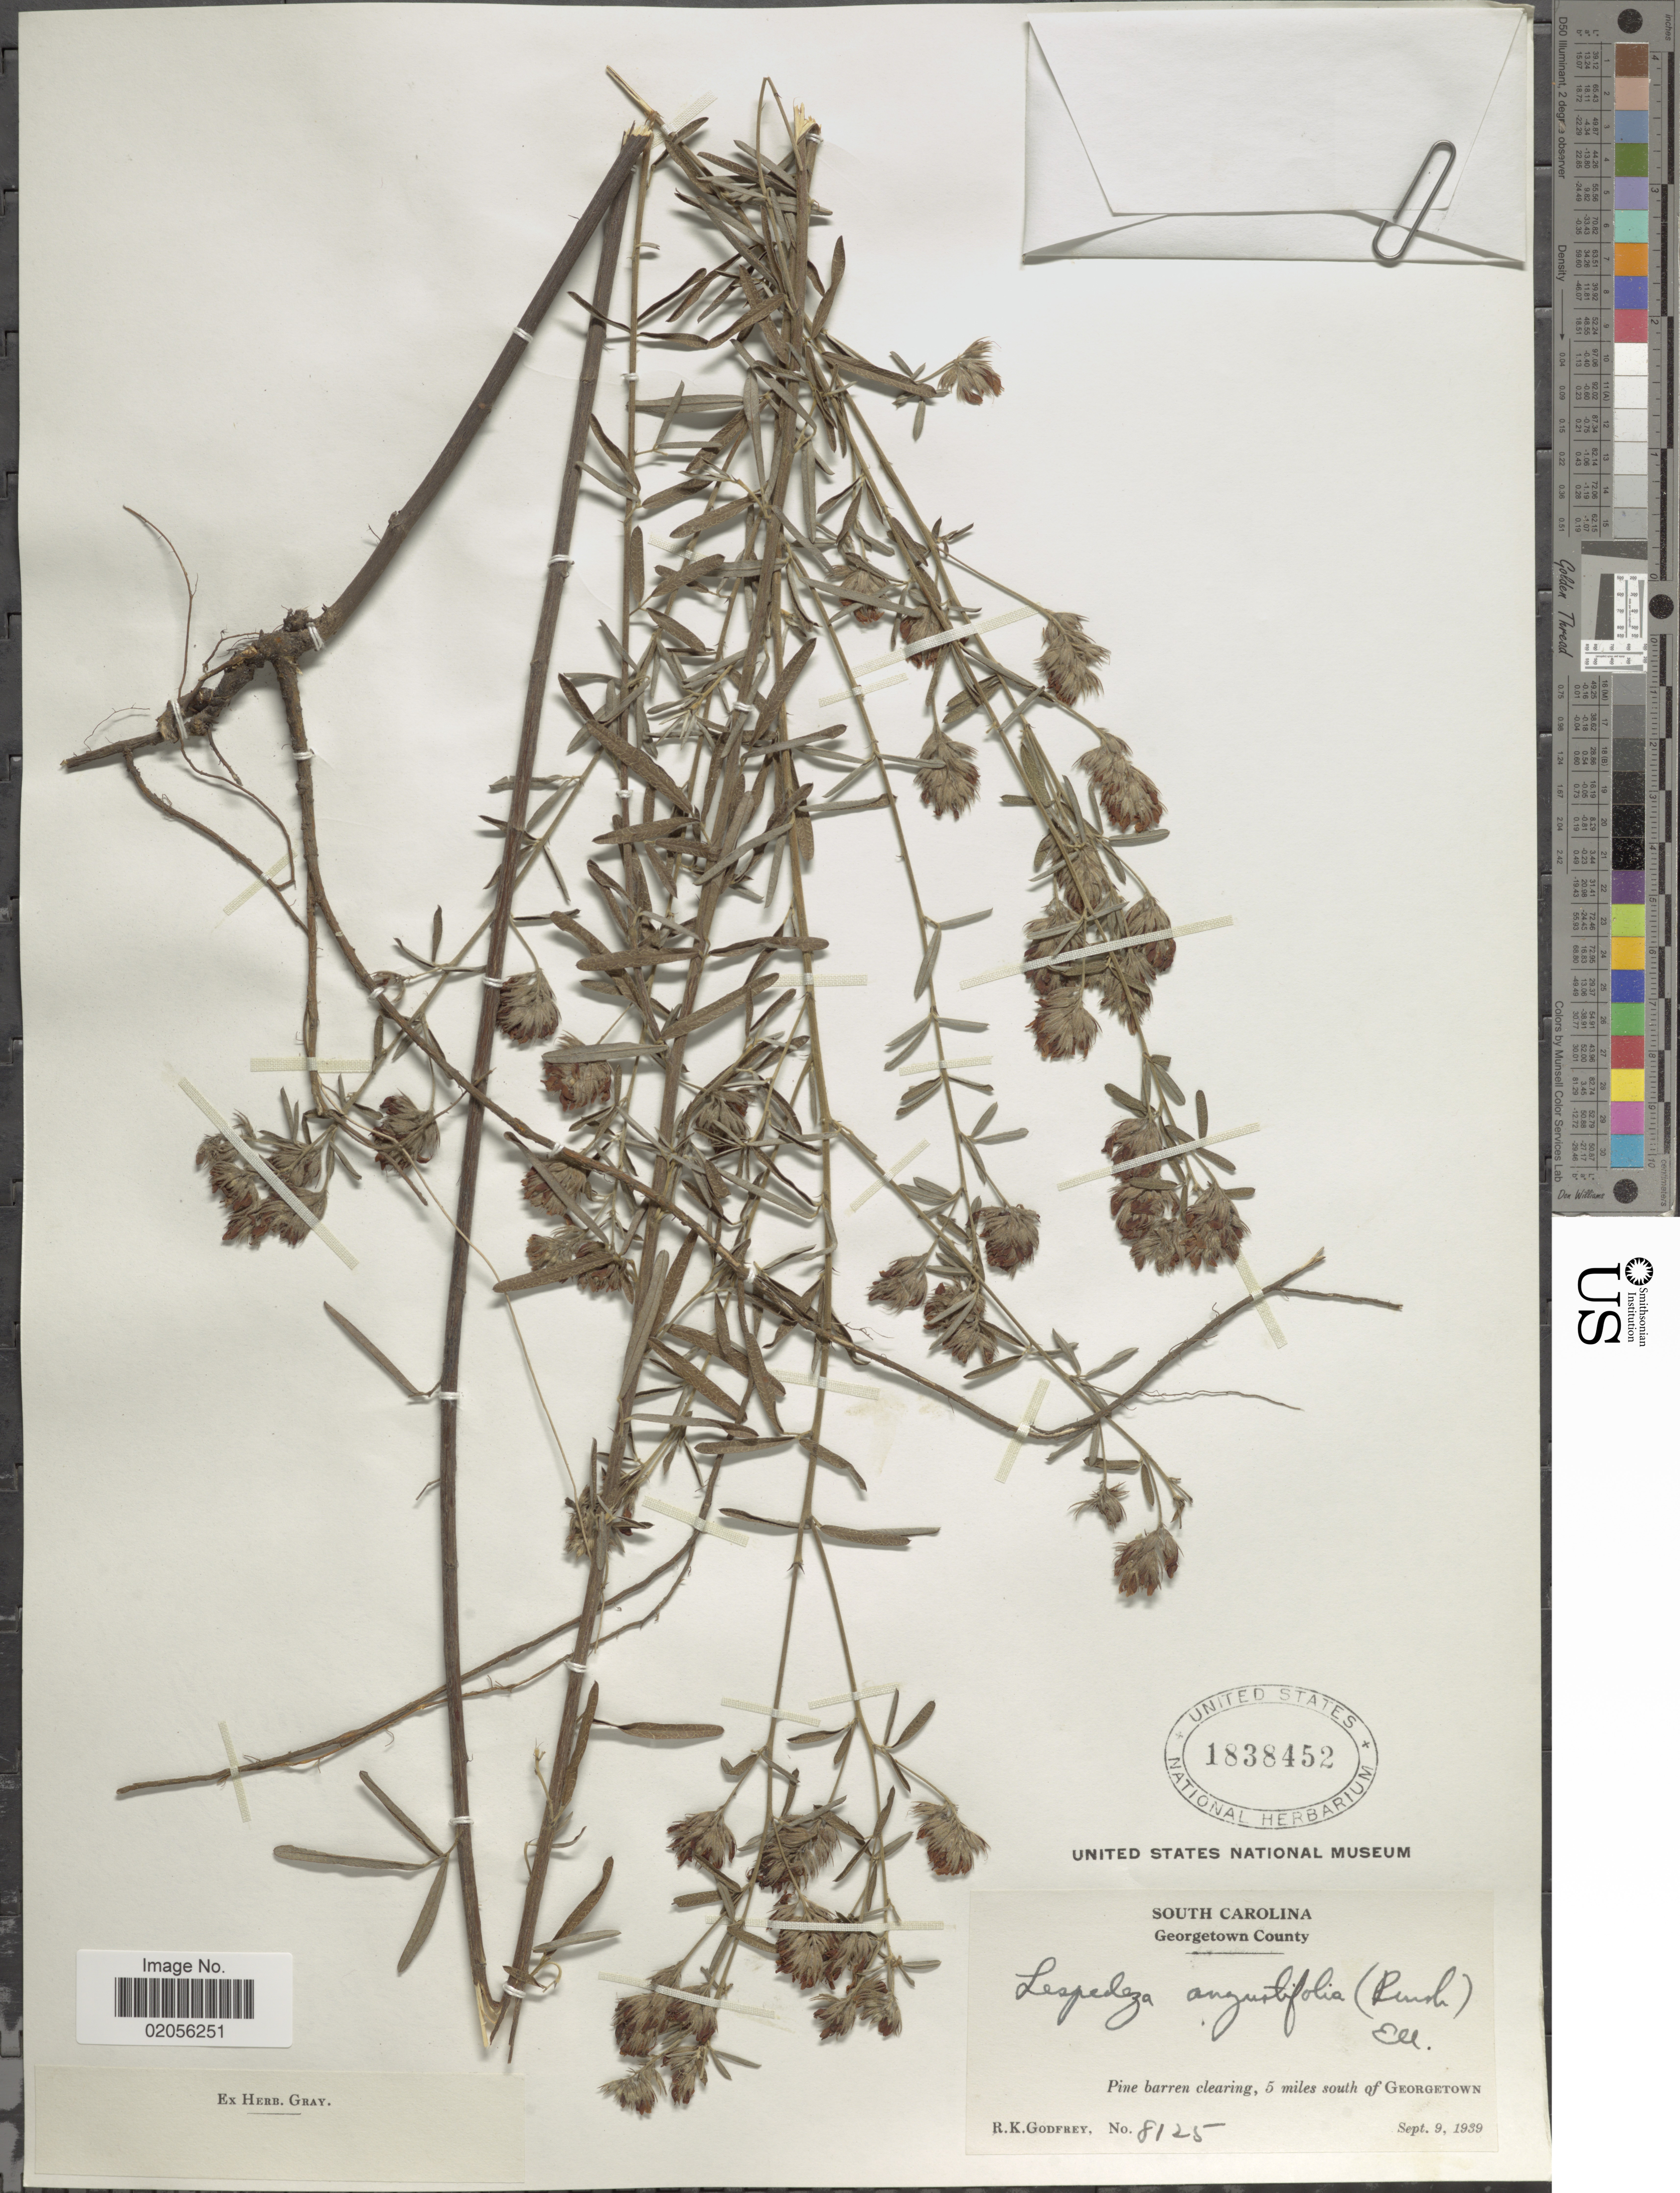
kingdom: Plantae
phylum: Tracheophyta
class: Magnoliopsida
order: Fabales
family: Fabaceae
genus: Lespedeza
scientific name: Lespedeza angustifolia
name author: (Pursh) Elliott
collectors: R. K. Godfrey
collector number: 8125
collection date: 1939-09-09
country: United States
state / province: South Carolina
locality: Georgetown County. 5 miles south of Georgetown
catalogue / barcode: US 1838452